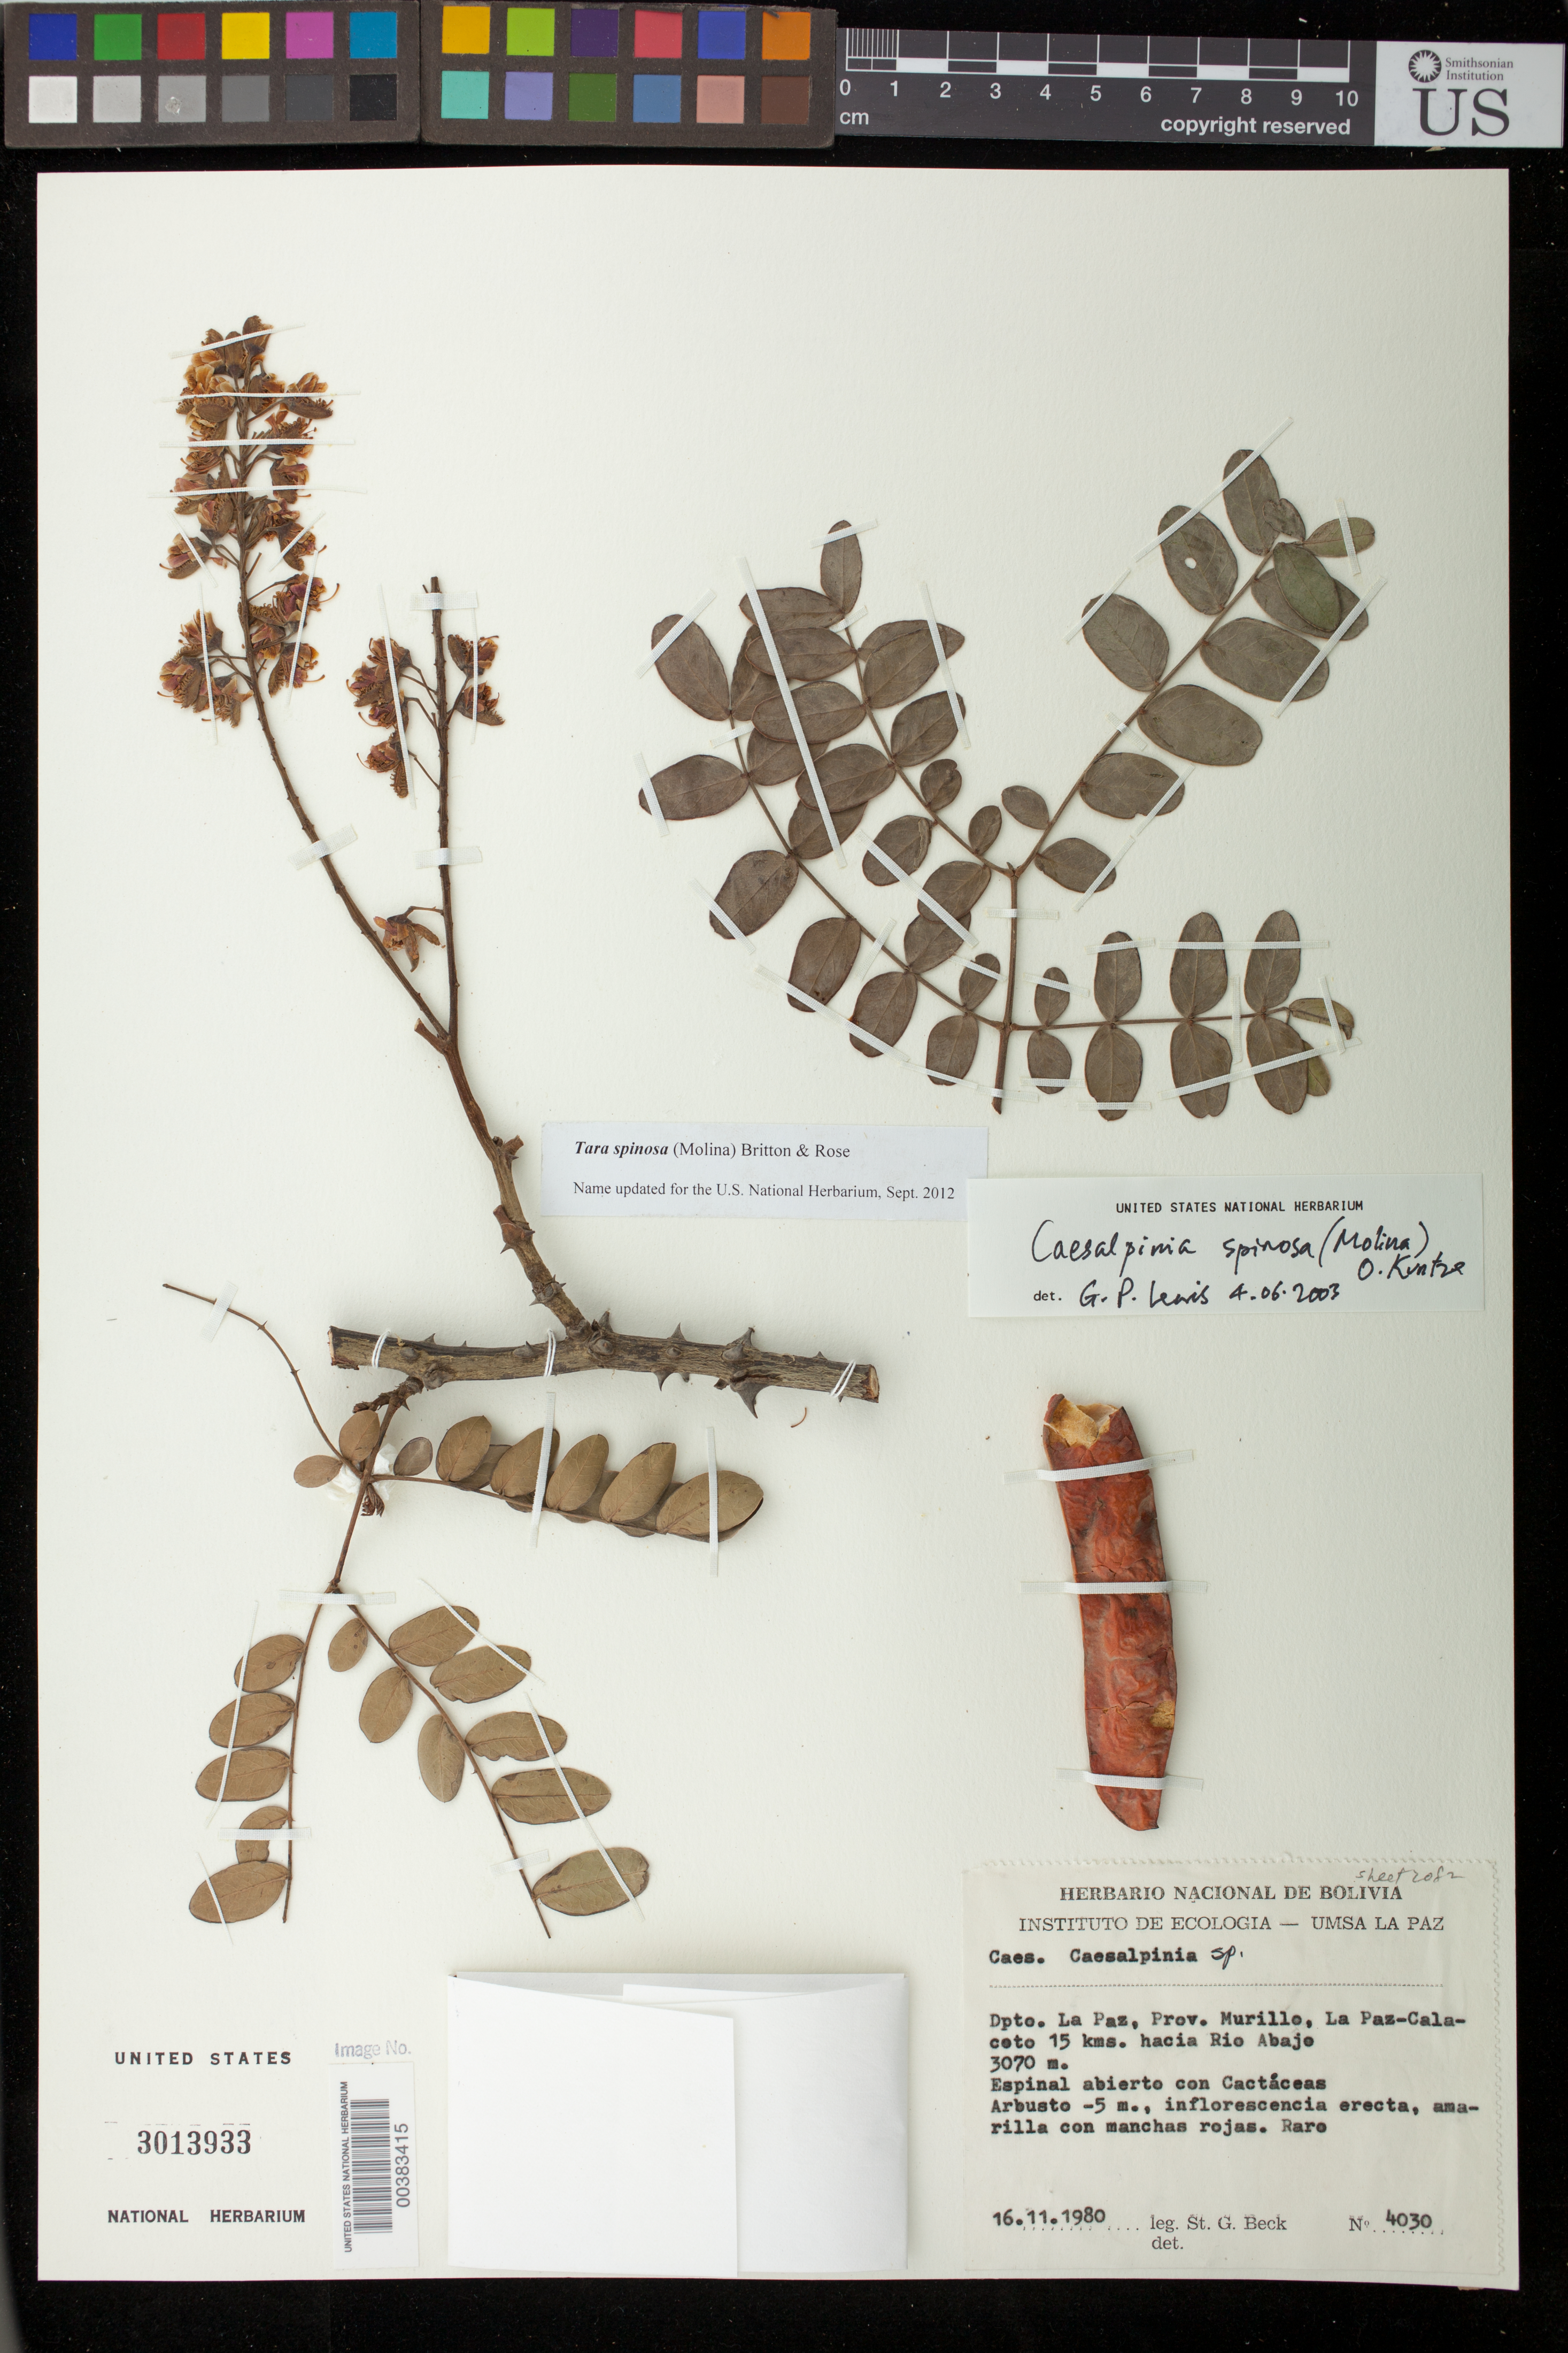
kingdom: Plantae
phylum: Tracheophyta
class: Magnoliopsida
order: Fabales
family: Fabaceae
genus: Tara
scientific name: Tara spinosa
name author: (Molina) Britton & Rose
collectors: S. G. Beck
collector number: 4030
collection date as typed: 16 Nov 1980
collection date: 1980-11-16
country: Bolivia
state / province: La Paz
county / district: Murillo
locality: La Paz-Calaceto 15 kms. hacia Rio Abajo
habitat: Espinal abierto con Cactaceas.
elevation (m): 3070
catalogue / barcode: US 3013933